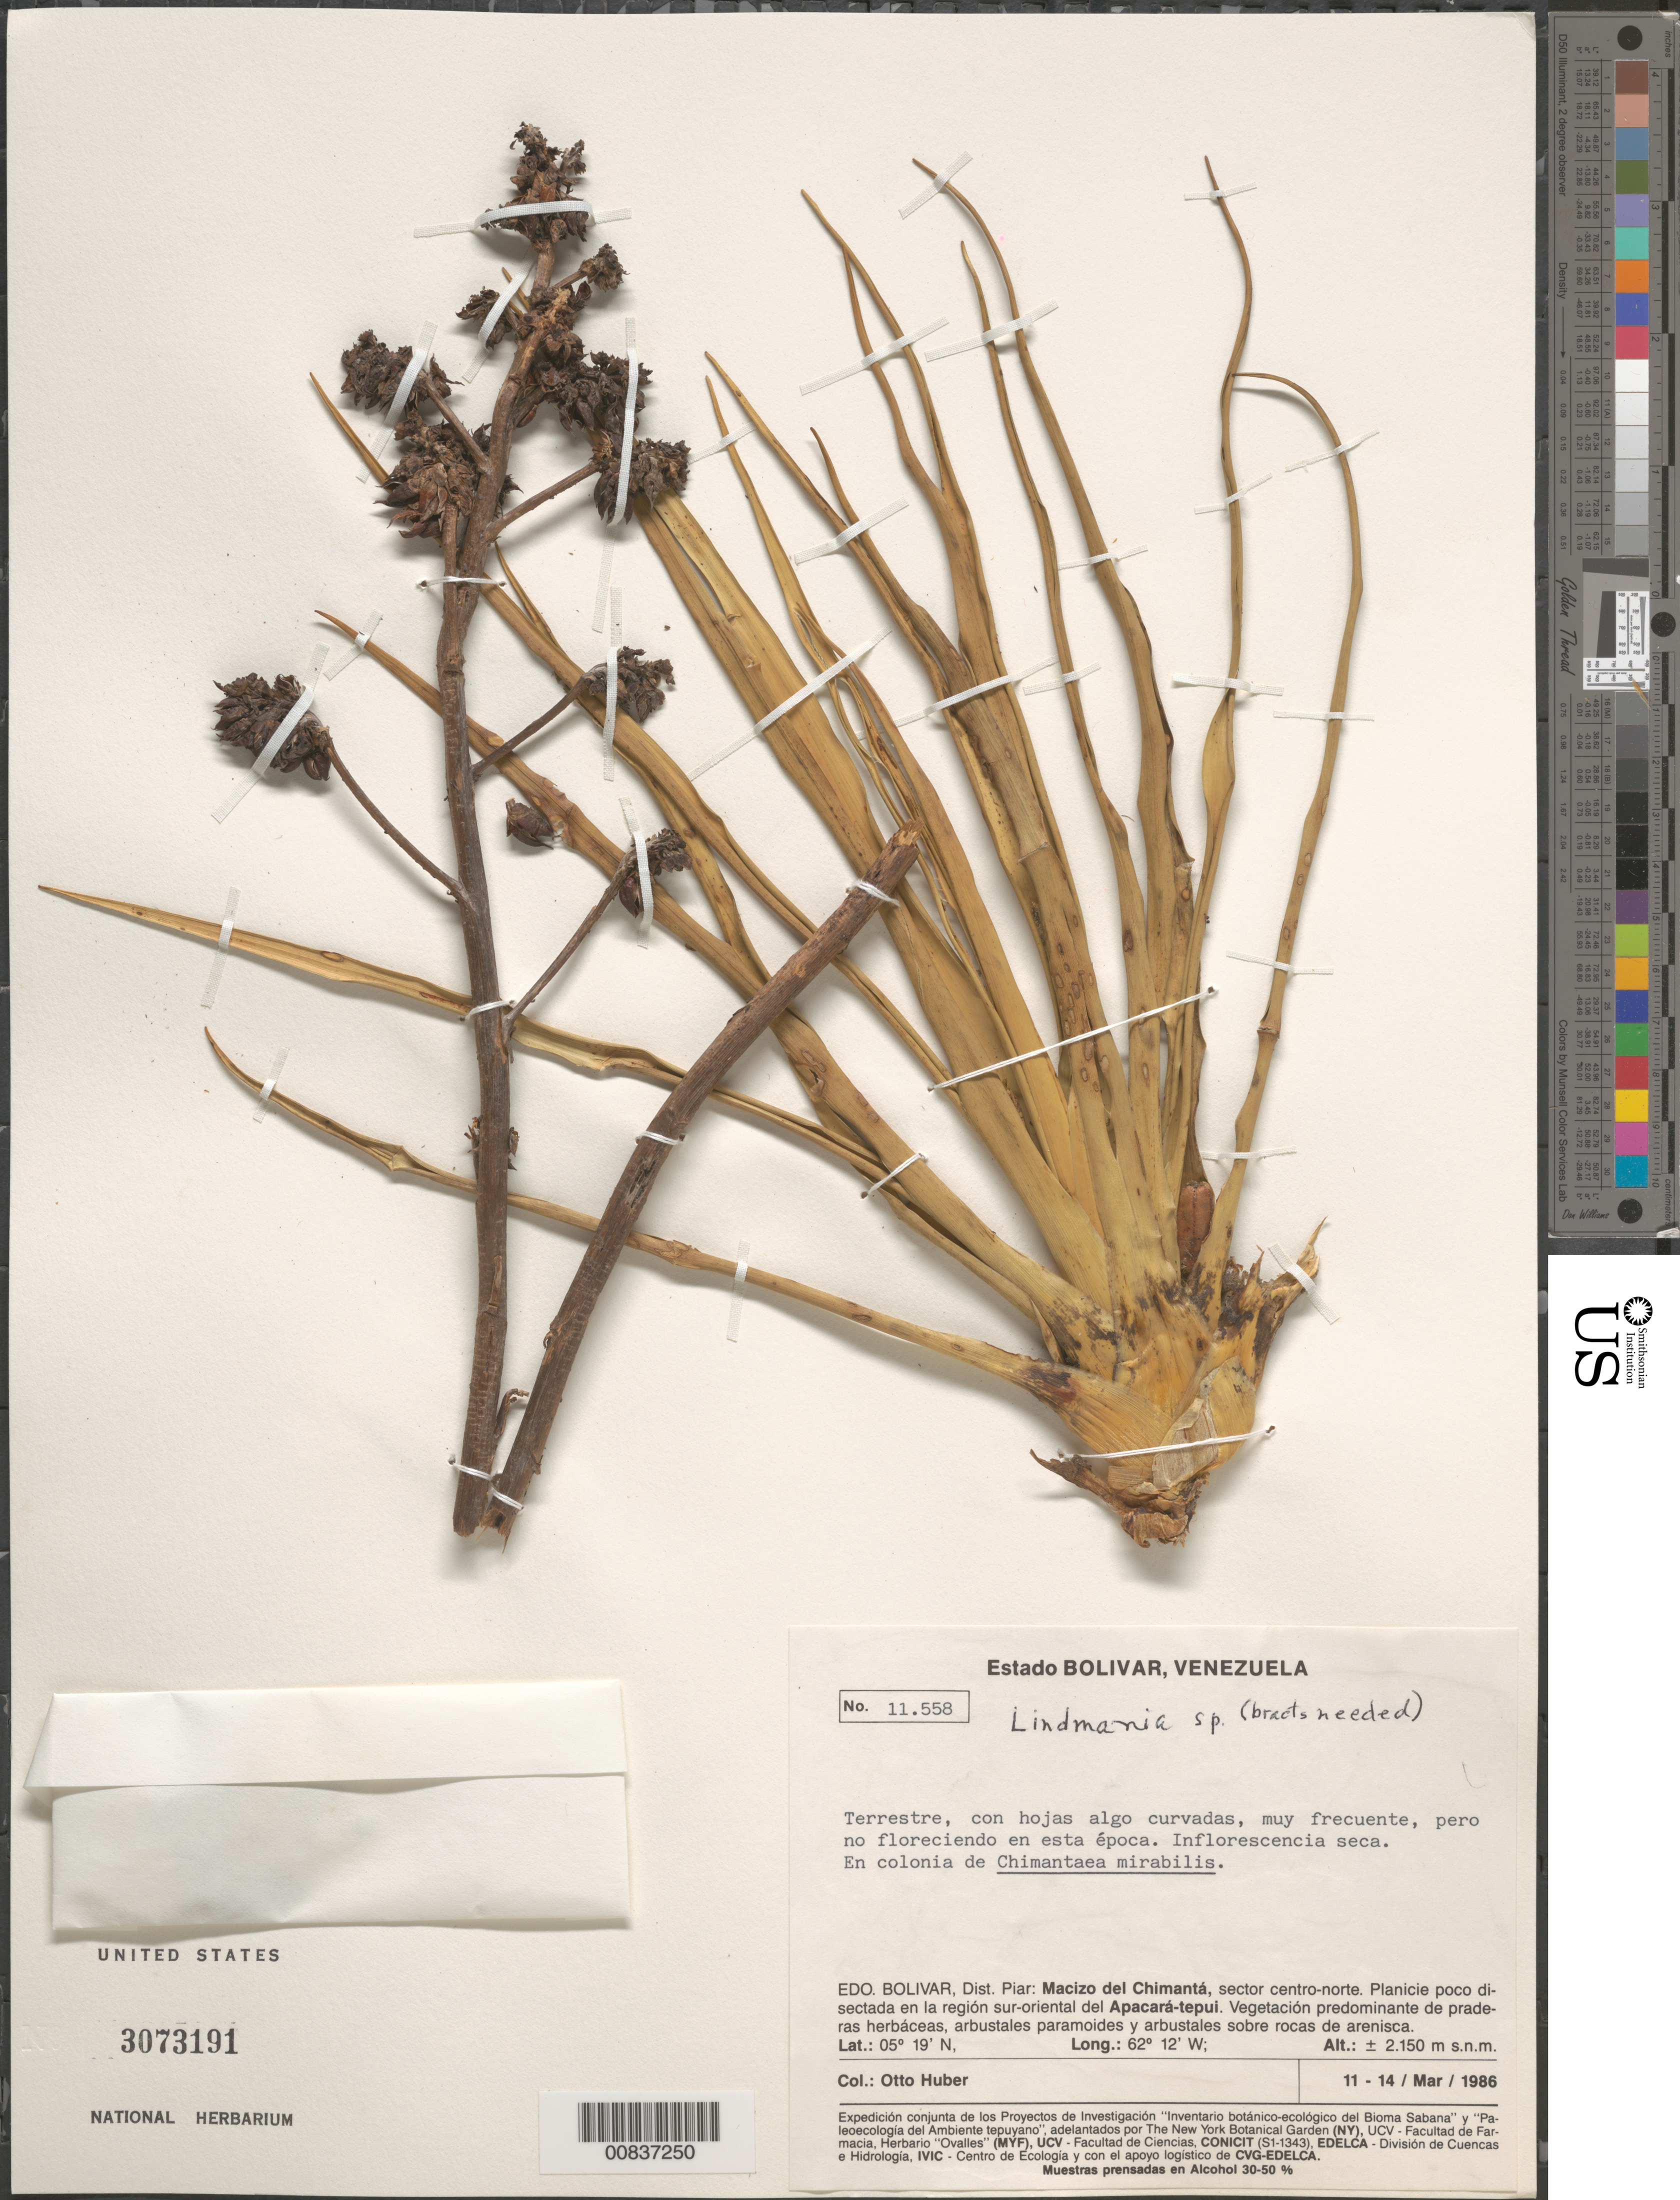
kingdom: Plantae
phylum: Tracheophyta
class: Liliopsida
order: Poales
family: Bromeliaceae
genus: Lindmania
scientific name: Lindmania sp.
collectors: O. Huber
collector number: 11558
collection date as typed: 11-Mar-86 to 14-Mar-86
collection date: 1986-03-11/1986-03-14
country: Venezuela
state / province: Bolívar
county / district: Piar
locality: Macizo del Chimantá, sector centro-norte, sur-oriental del Apacará-tepuí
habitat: Vegetation predominantly of grassy meadows, paramoides shrubs and shrubs on sandstone rocks.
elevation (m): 2150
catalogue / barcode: US 3073191